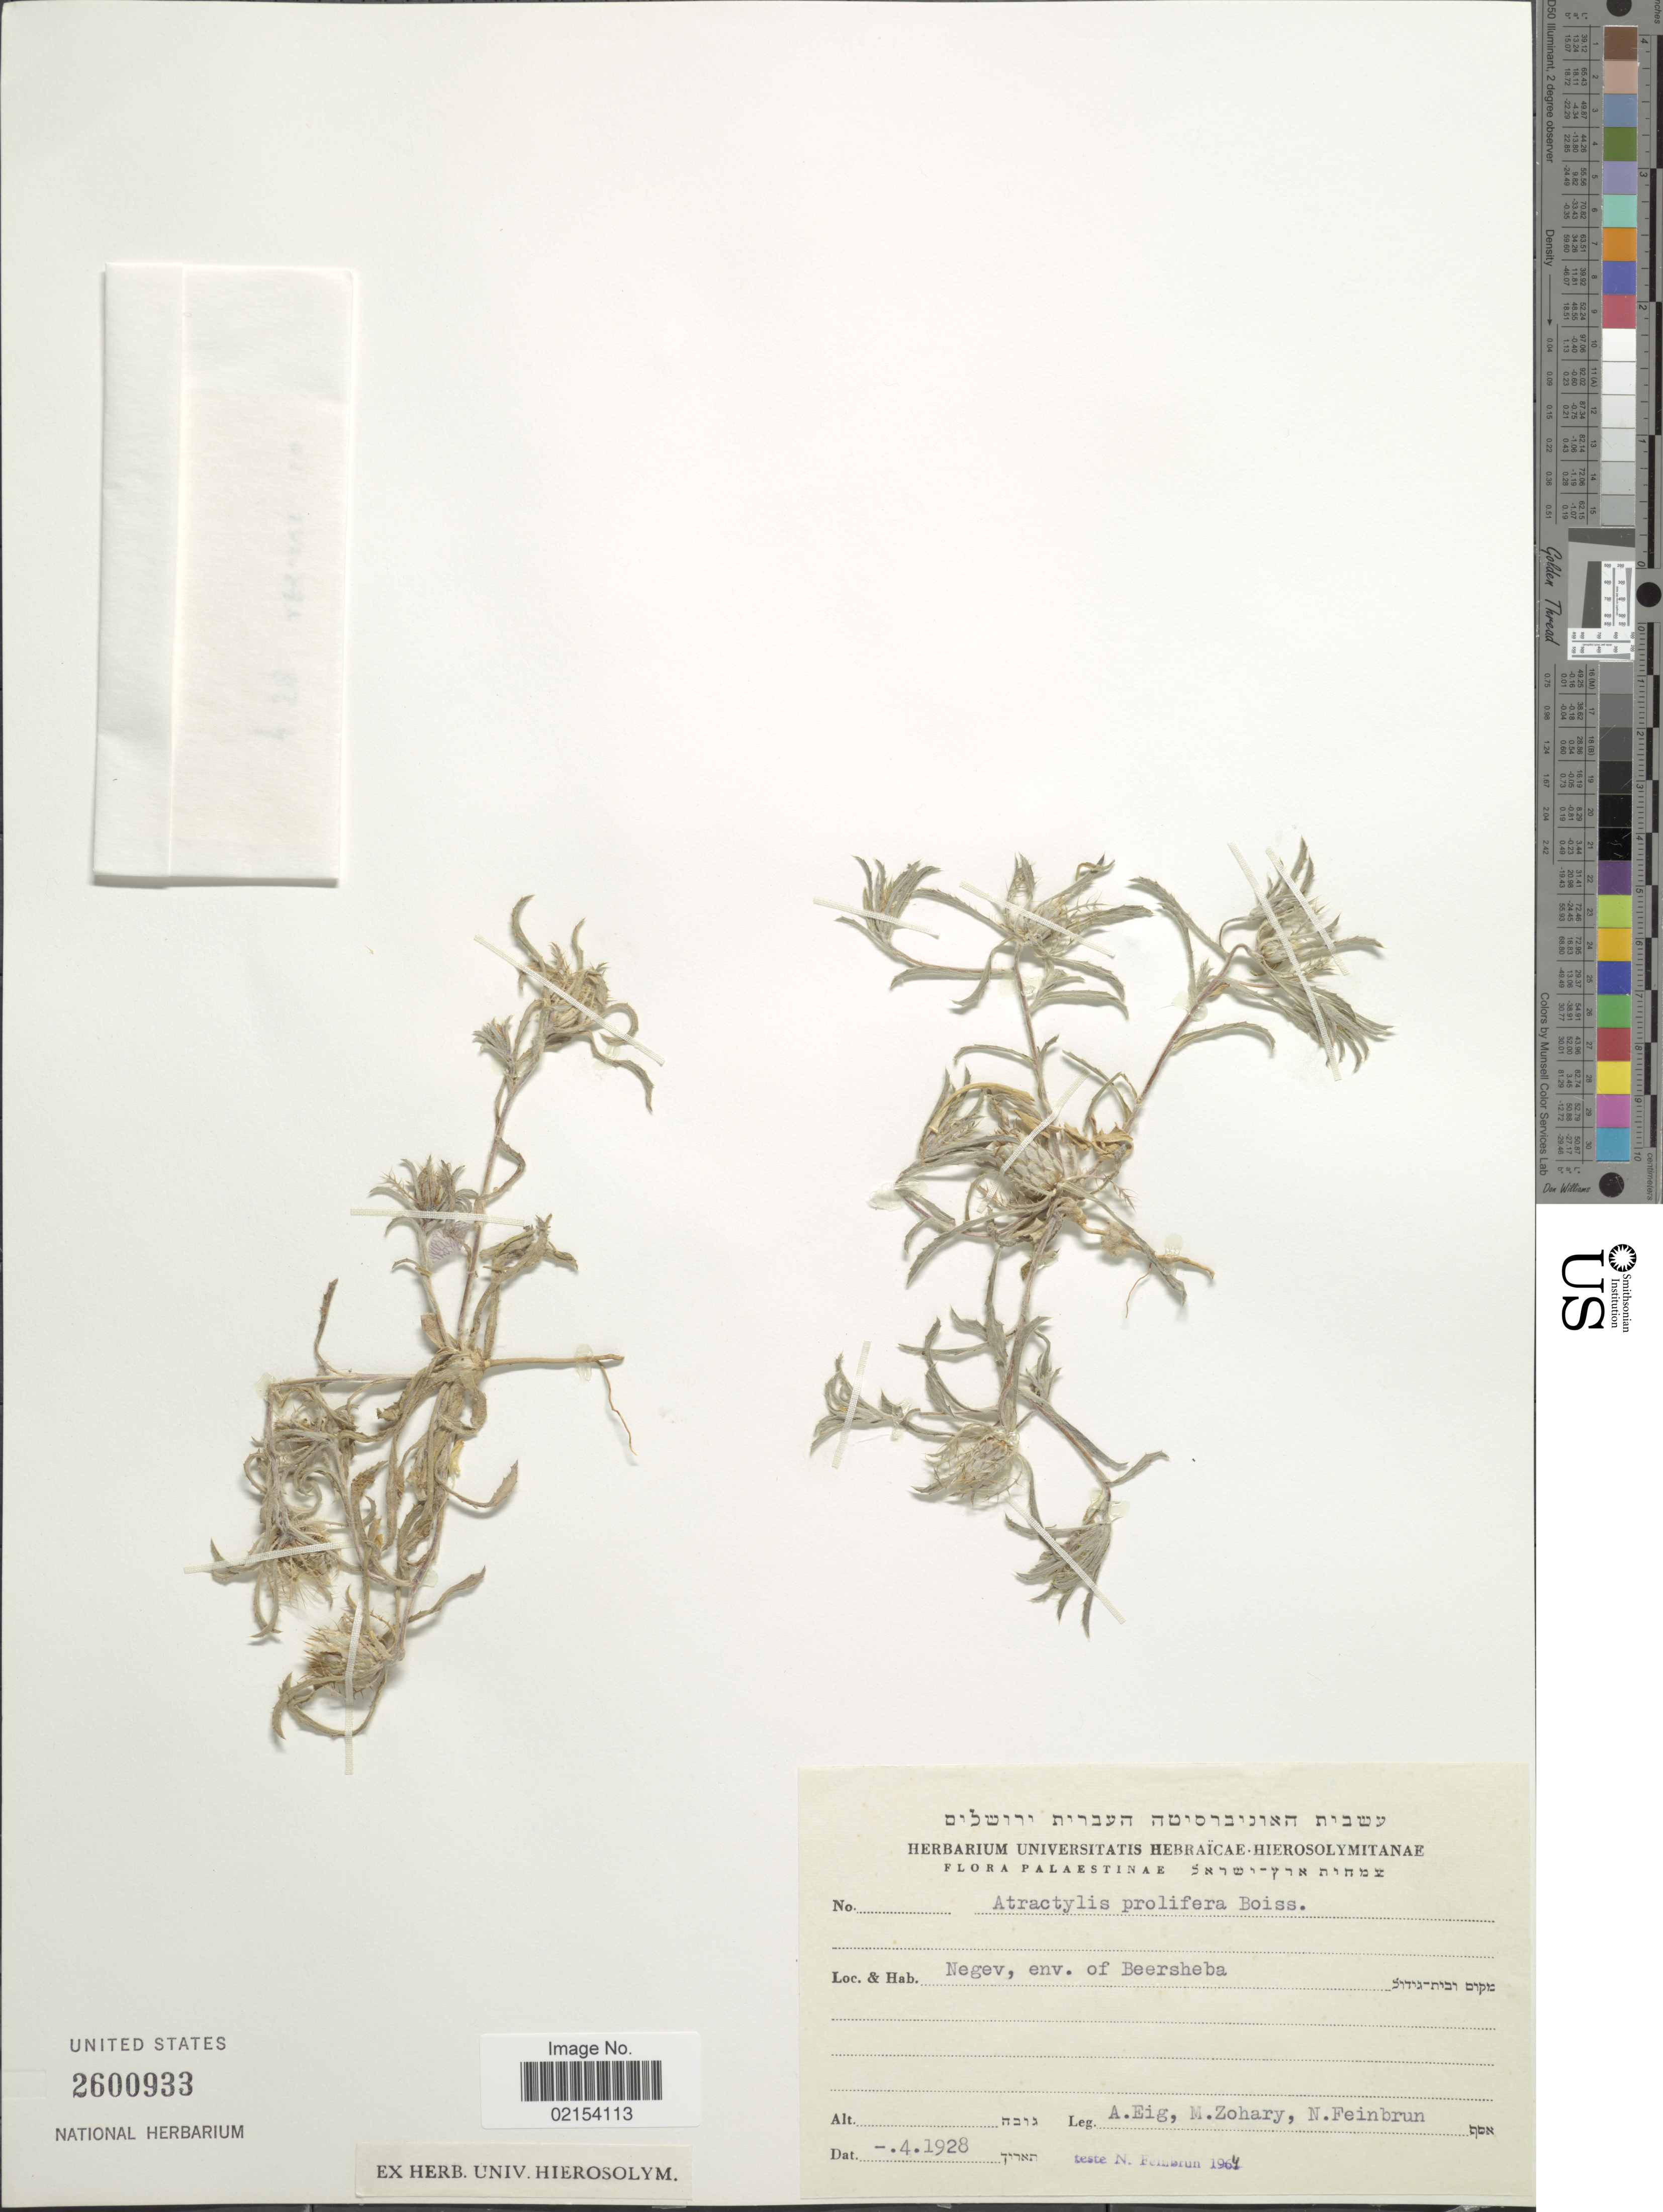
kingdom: Plantae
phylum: Tracheophyta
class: Magnoliopsida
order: Asterales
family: Asteraceae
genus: Atractylis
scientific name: Atractylis prolifera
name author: Boiss.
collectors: A. Eig, M. Zohary & N. Feinbrun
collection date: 1928-04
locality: Negev, env. of Beersheba, Palestina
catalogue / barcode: US 2600933